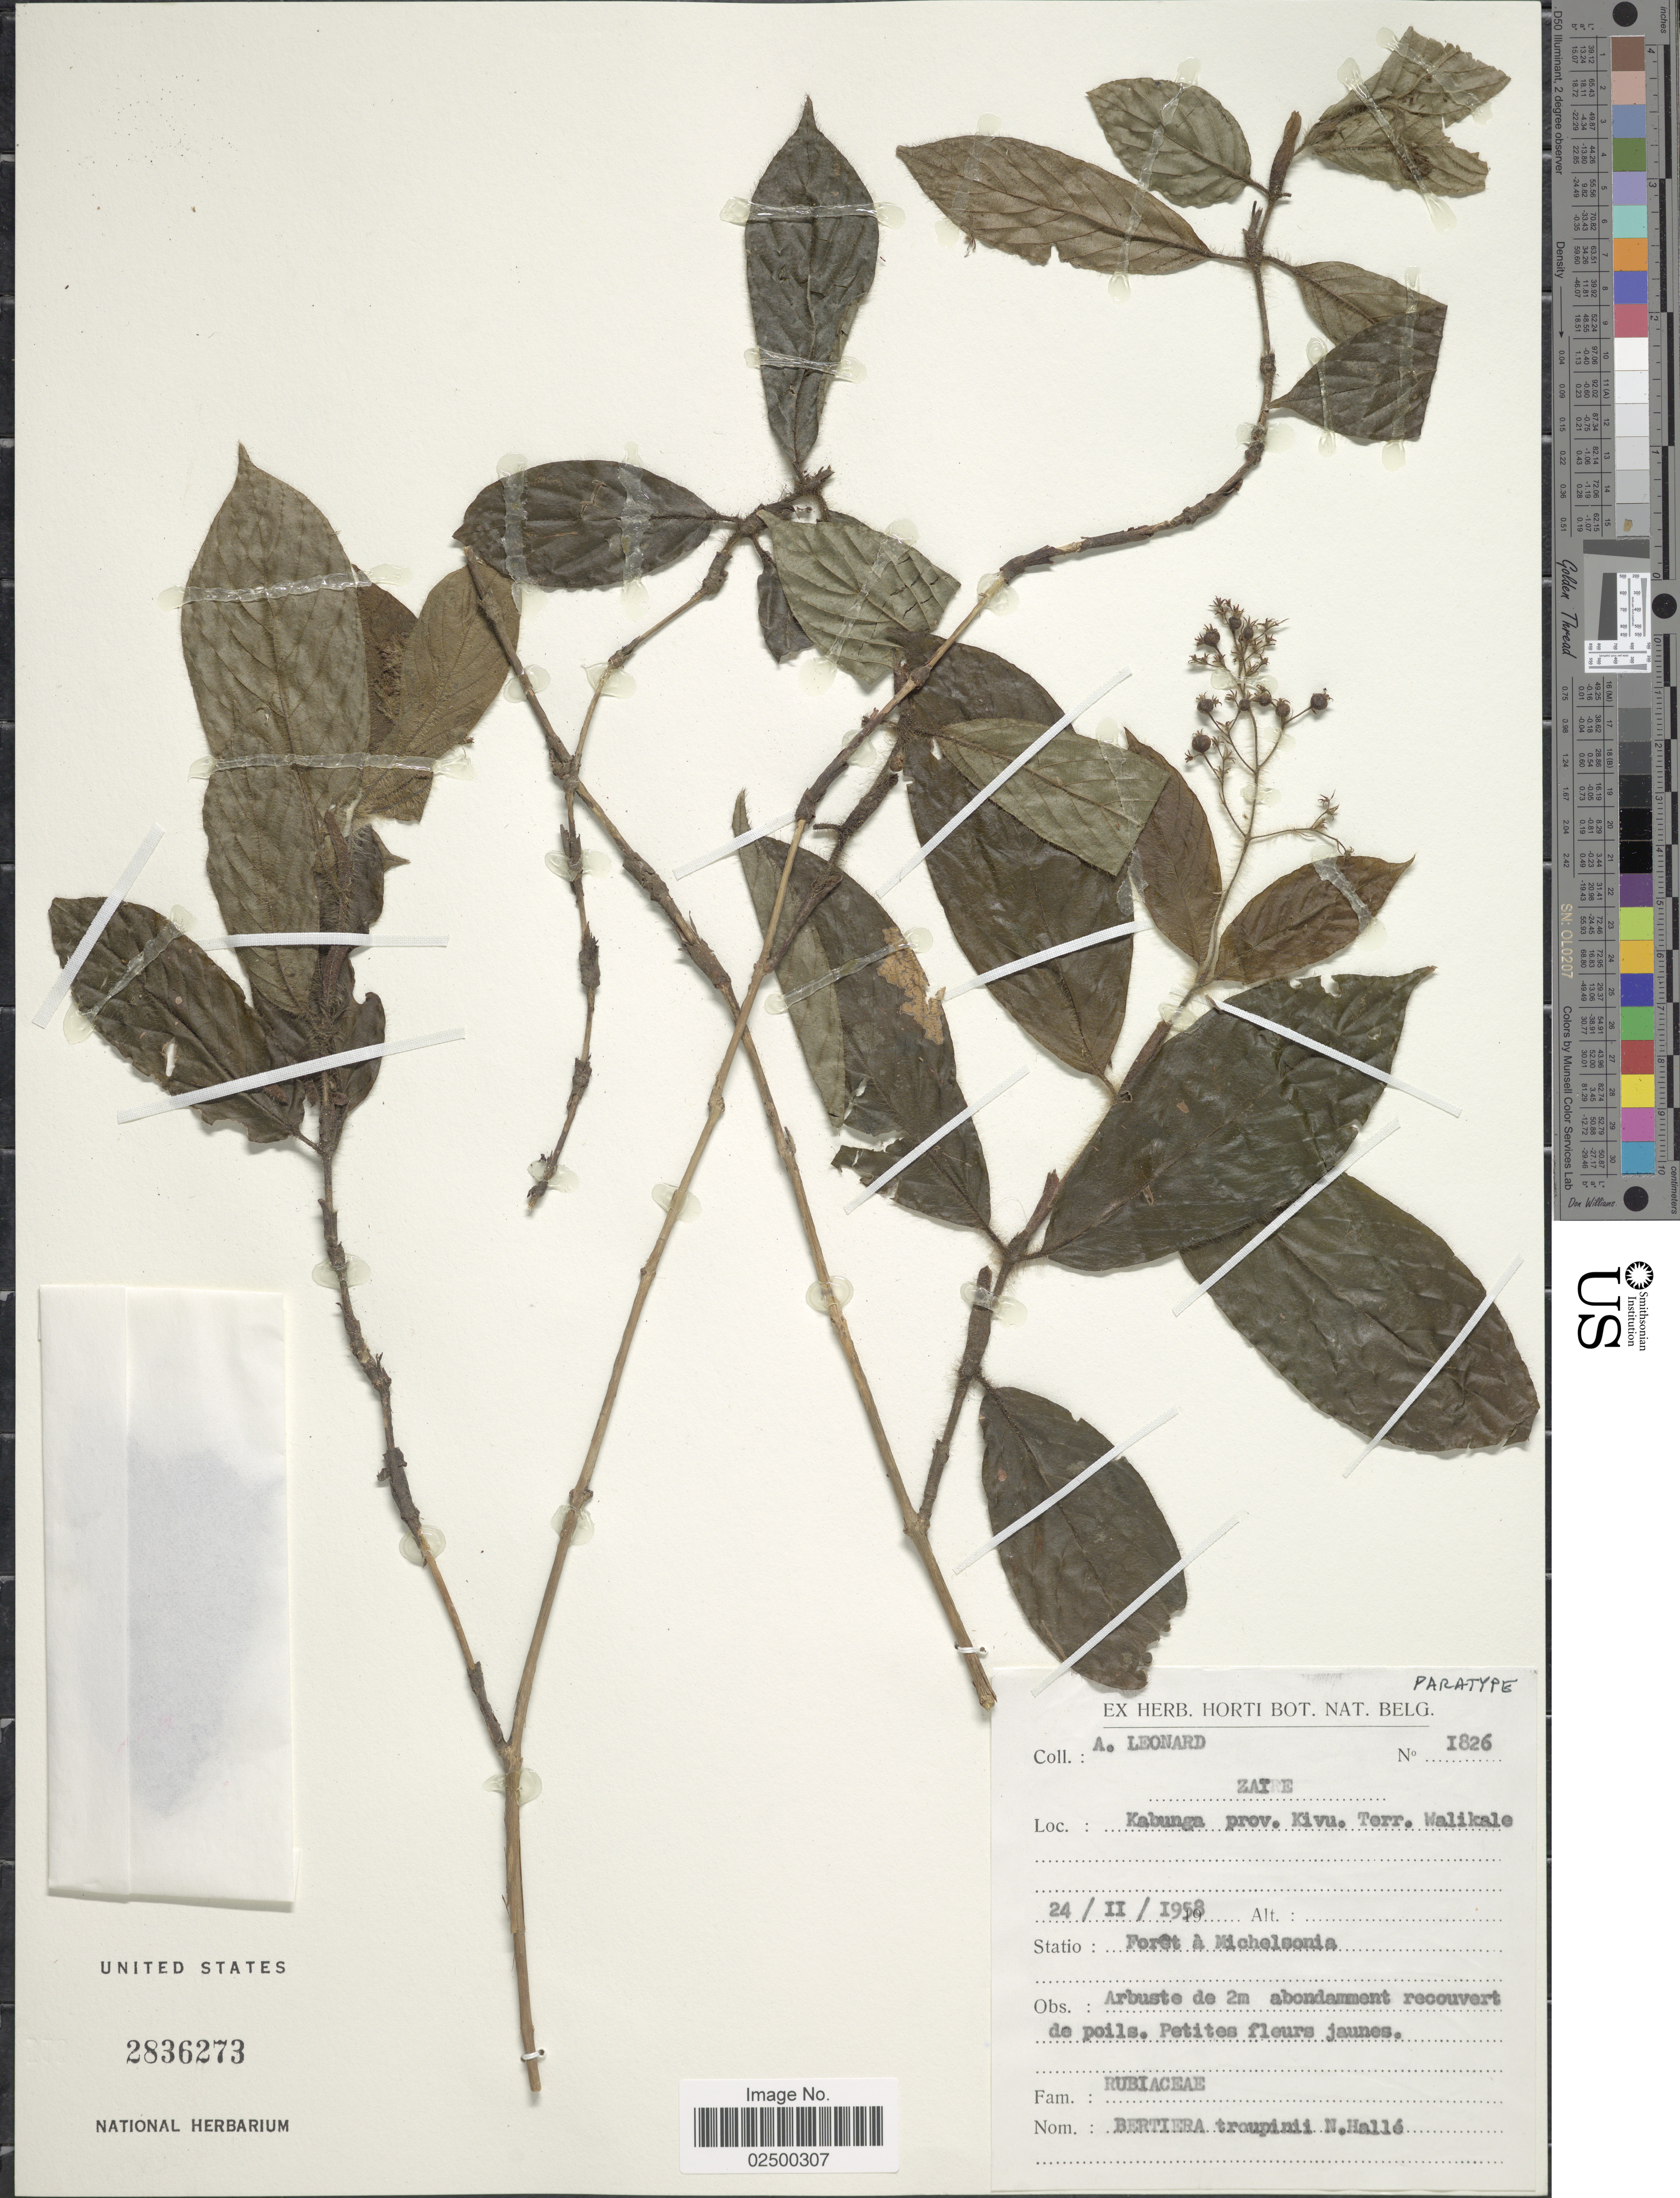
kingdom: Plantae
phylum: Tracheophyta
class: Magnoliopsida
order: Gentianales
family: Rubiaceae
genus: Bertiera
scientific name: Bertiera troupinii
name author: N. Hallé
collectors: A. Leonard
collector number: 1826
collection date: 1958-02-24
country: Congo, Democratic Republic of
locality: Zaire, Kabunga prov. Kivu, Terr. Walikale, Foret a Michelsonia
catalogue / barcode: US 2836273